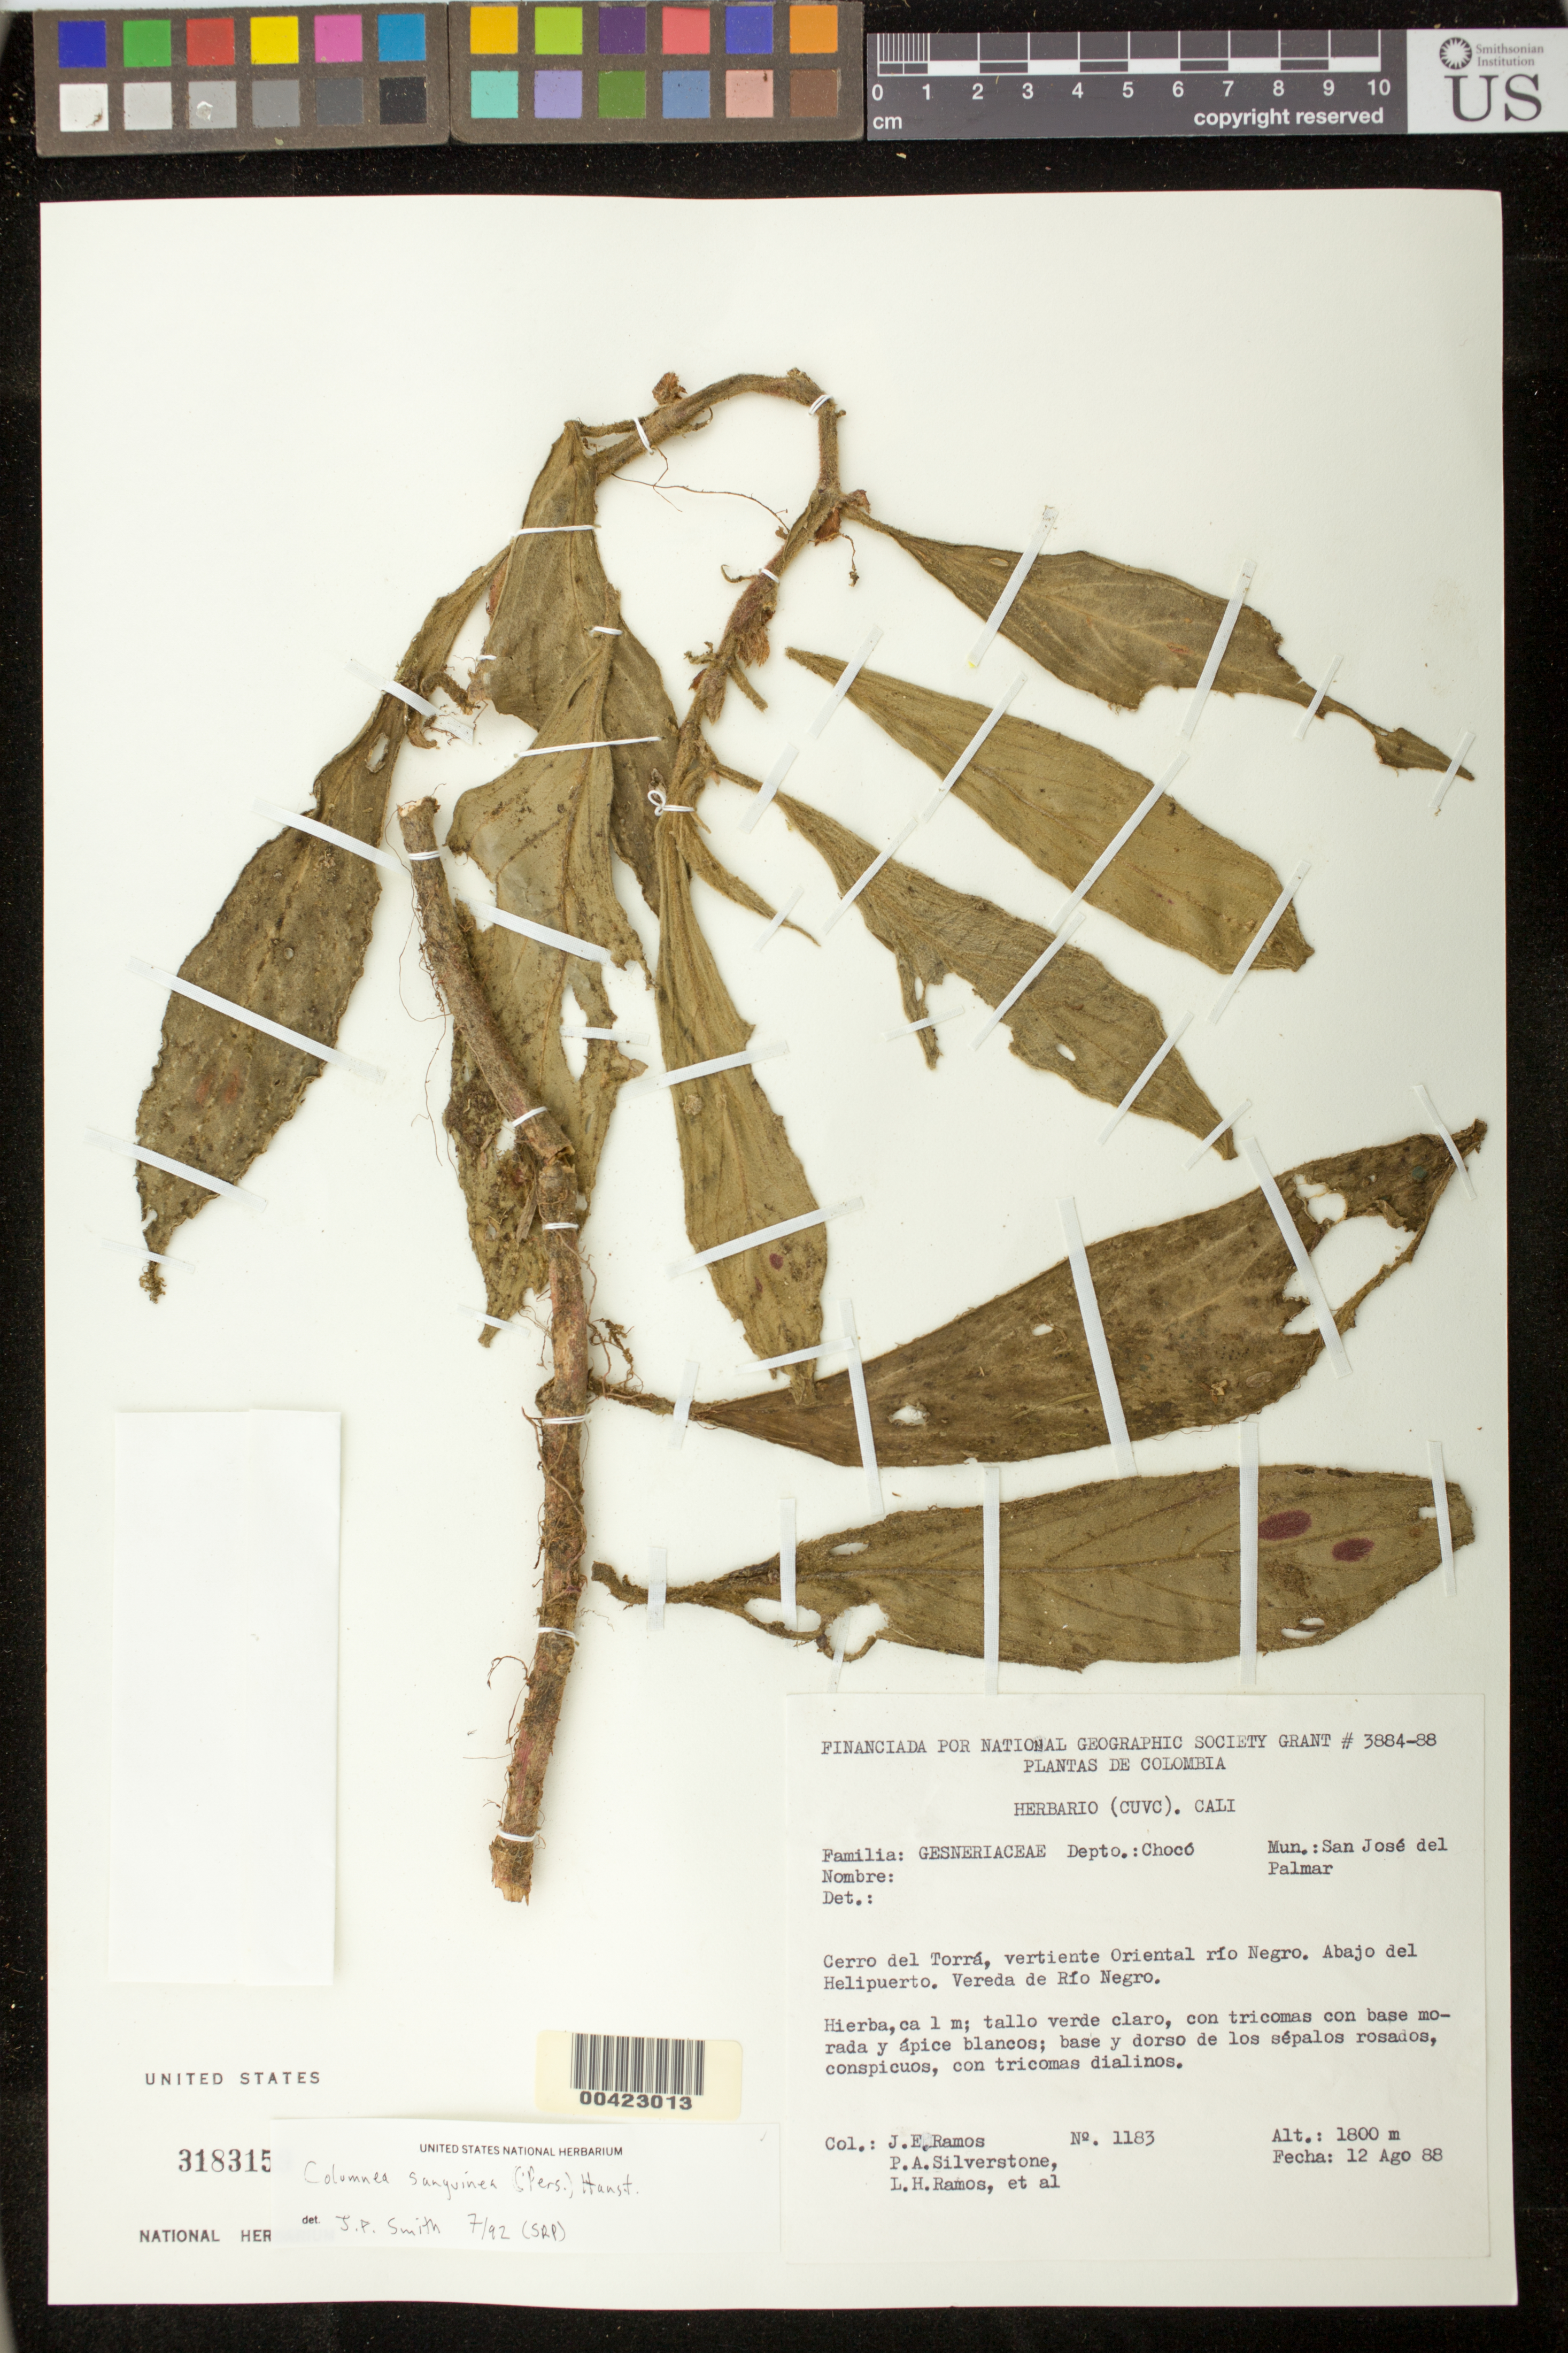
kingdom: Plantae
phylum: Tracheophyta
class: Magnoliopsida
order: Lamiales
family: Gesneriaceae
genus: Columnea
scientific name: Columnea sanguinea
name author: (Pers.) Hanst.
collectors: J. E. Ramos, P. A. Silverstone-Sopkin, L. Ramos & et al.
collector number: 1183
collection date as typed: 12 Aug 1988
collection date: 1988-08-12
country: Colombia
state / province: Chocó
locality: San Jose del Palmar, Cerro del Torra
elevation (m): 1800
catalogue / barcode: US 3183159